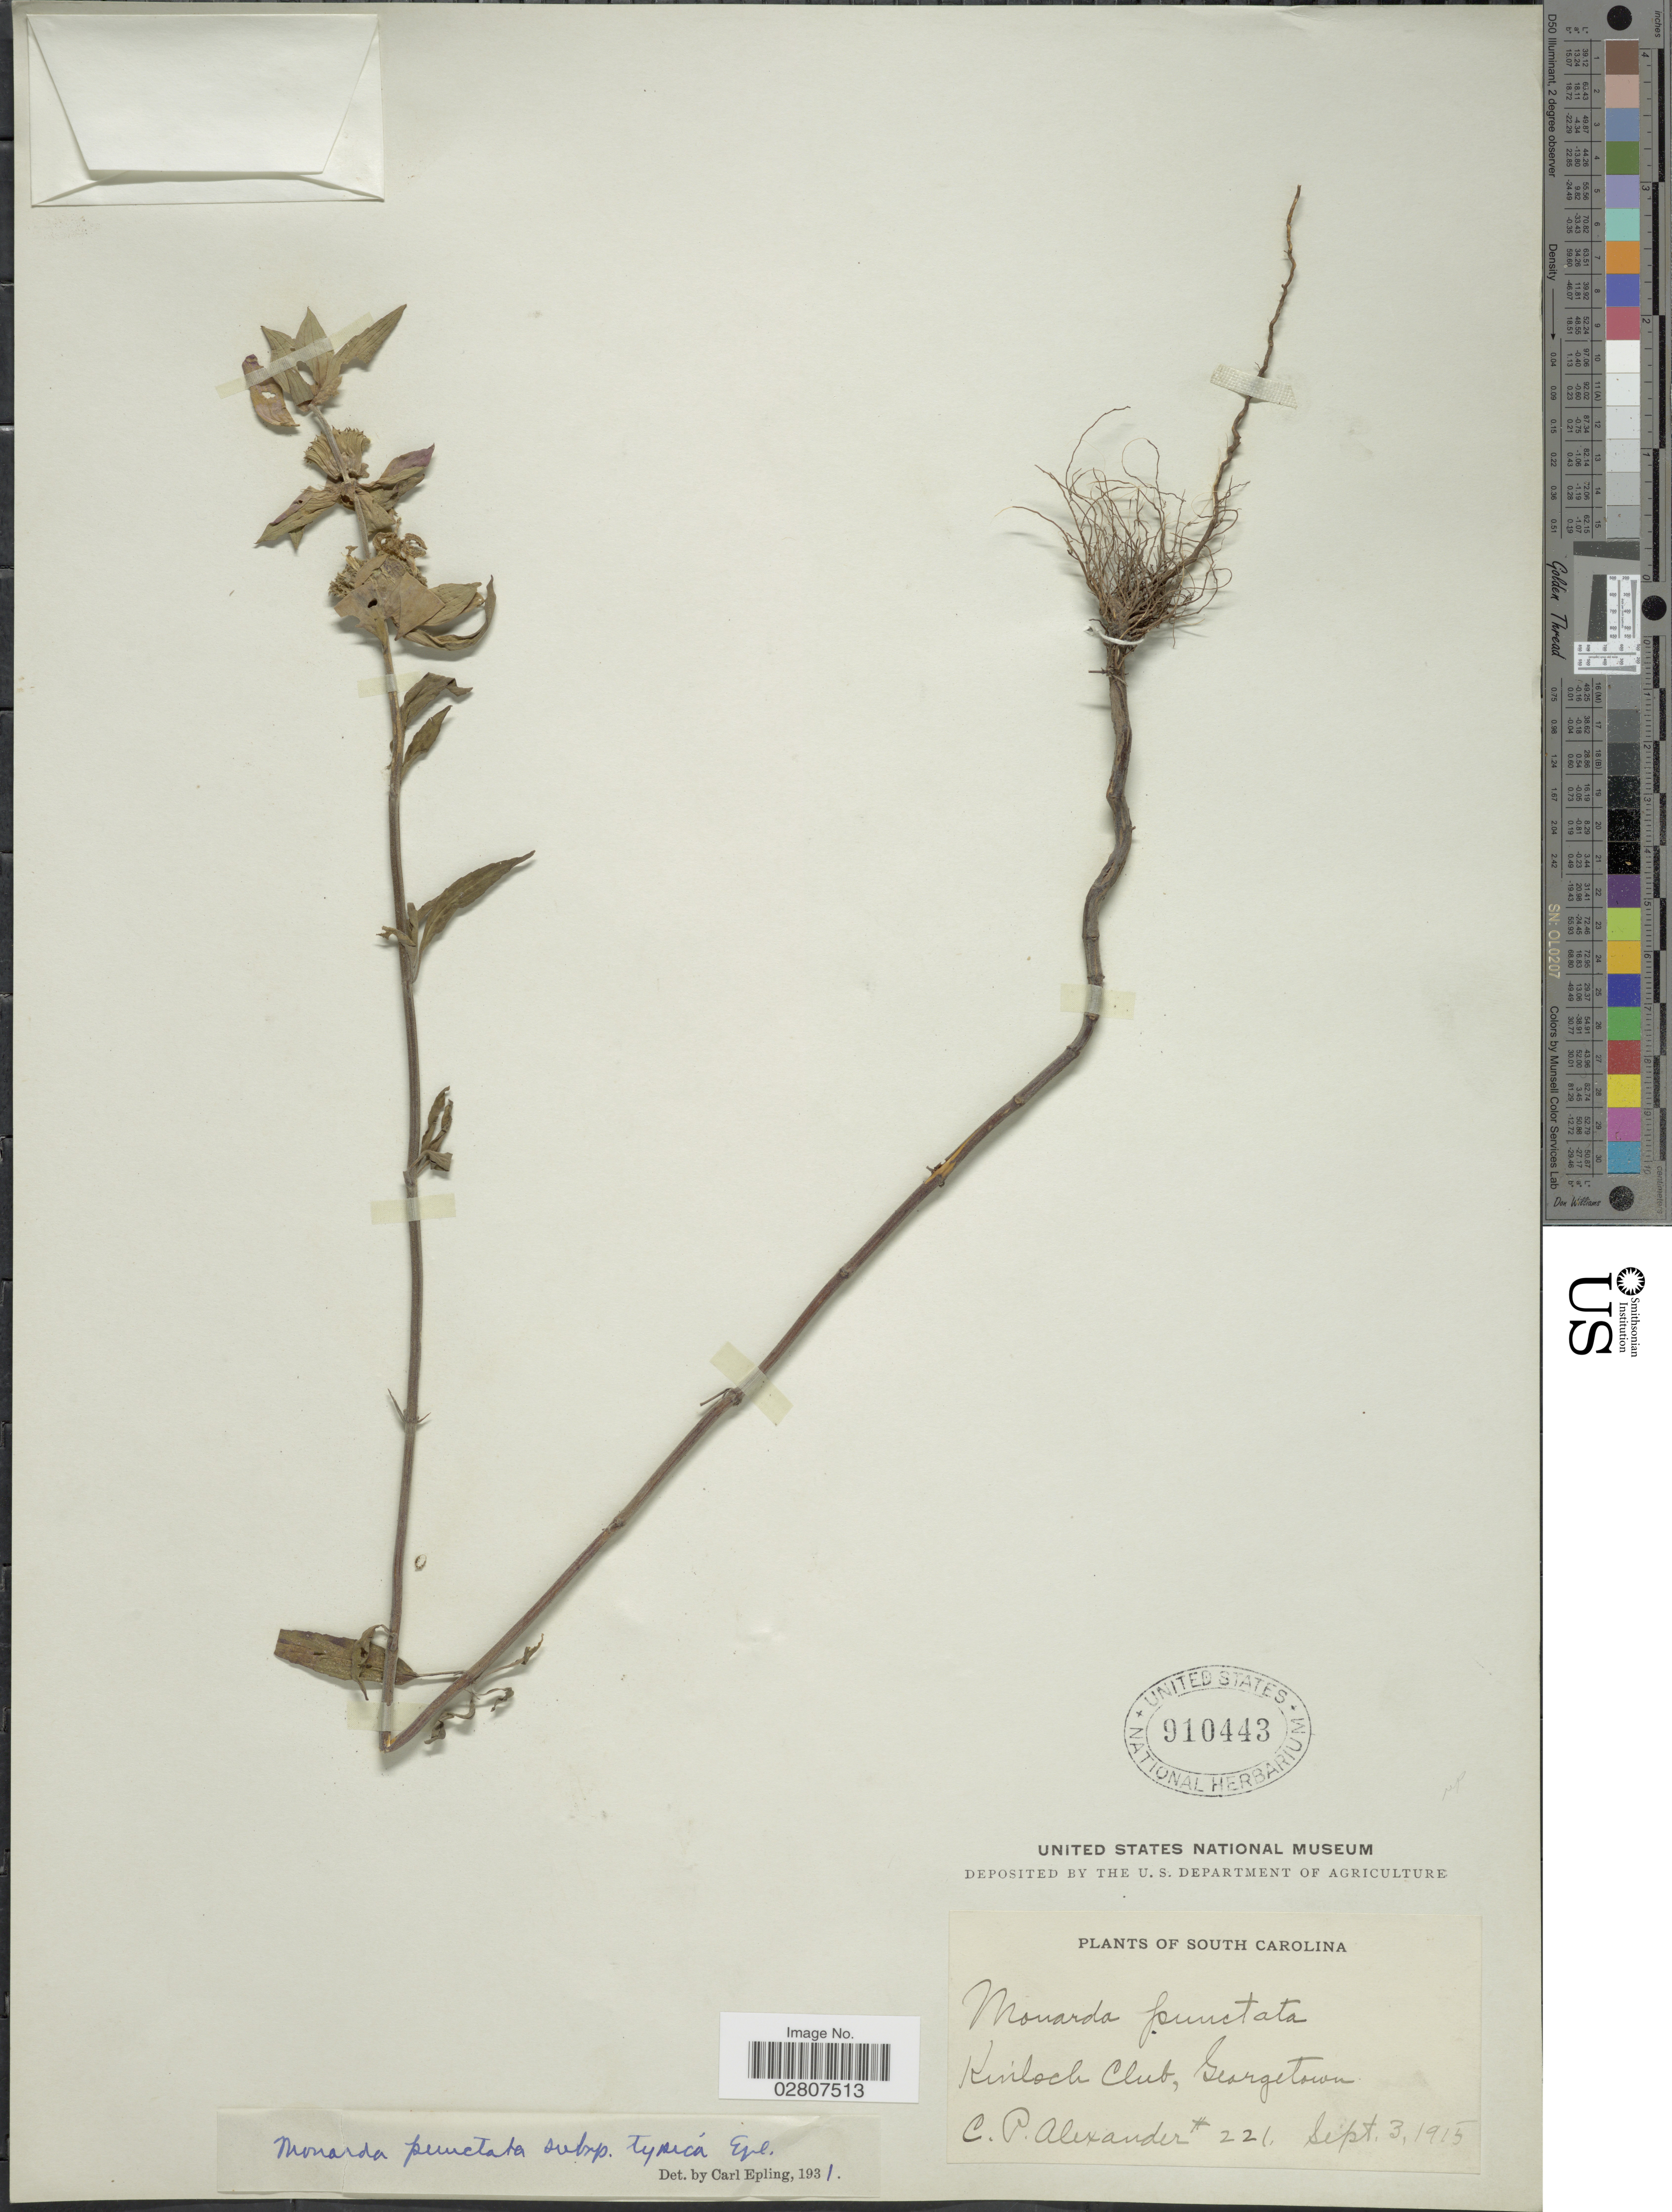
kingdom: Plantae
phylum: Tracheophyta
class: Magnoliopsida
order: Lamiales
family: Lamiaceae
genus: Monarda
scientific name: Monarda punctata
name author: L.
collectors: C. P. Alexander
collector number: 221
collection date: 1915-09-03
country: United States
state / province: South Carolina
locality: Kinloch Club, Georgetown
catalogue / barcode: US 910443